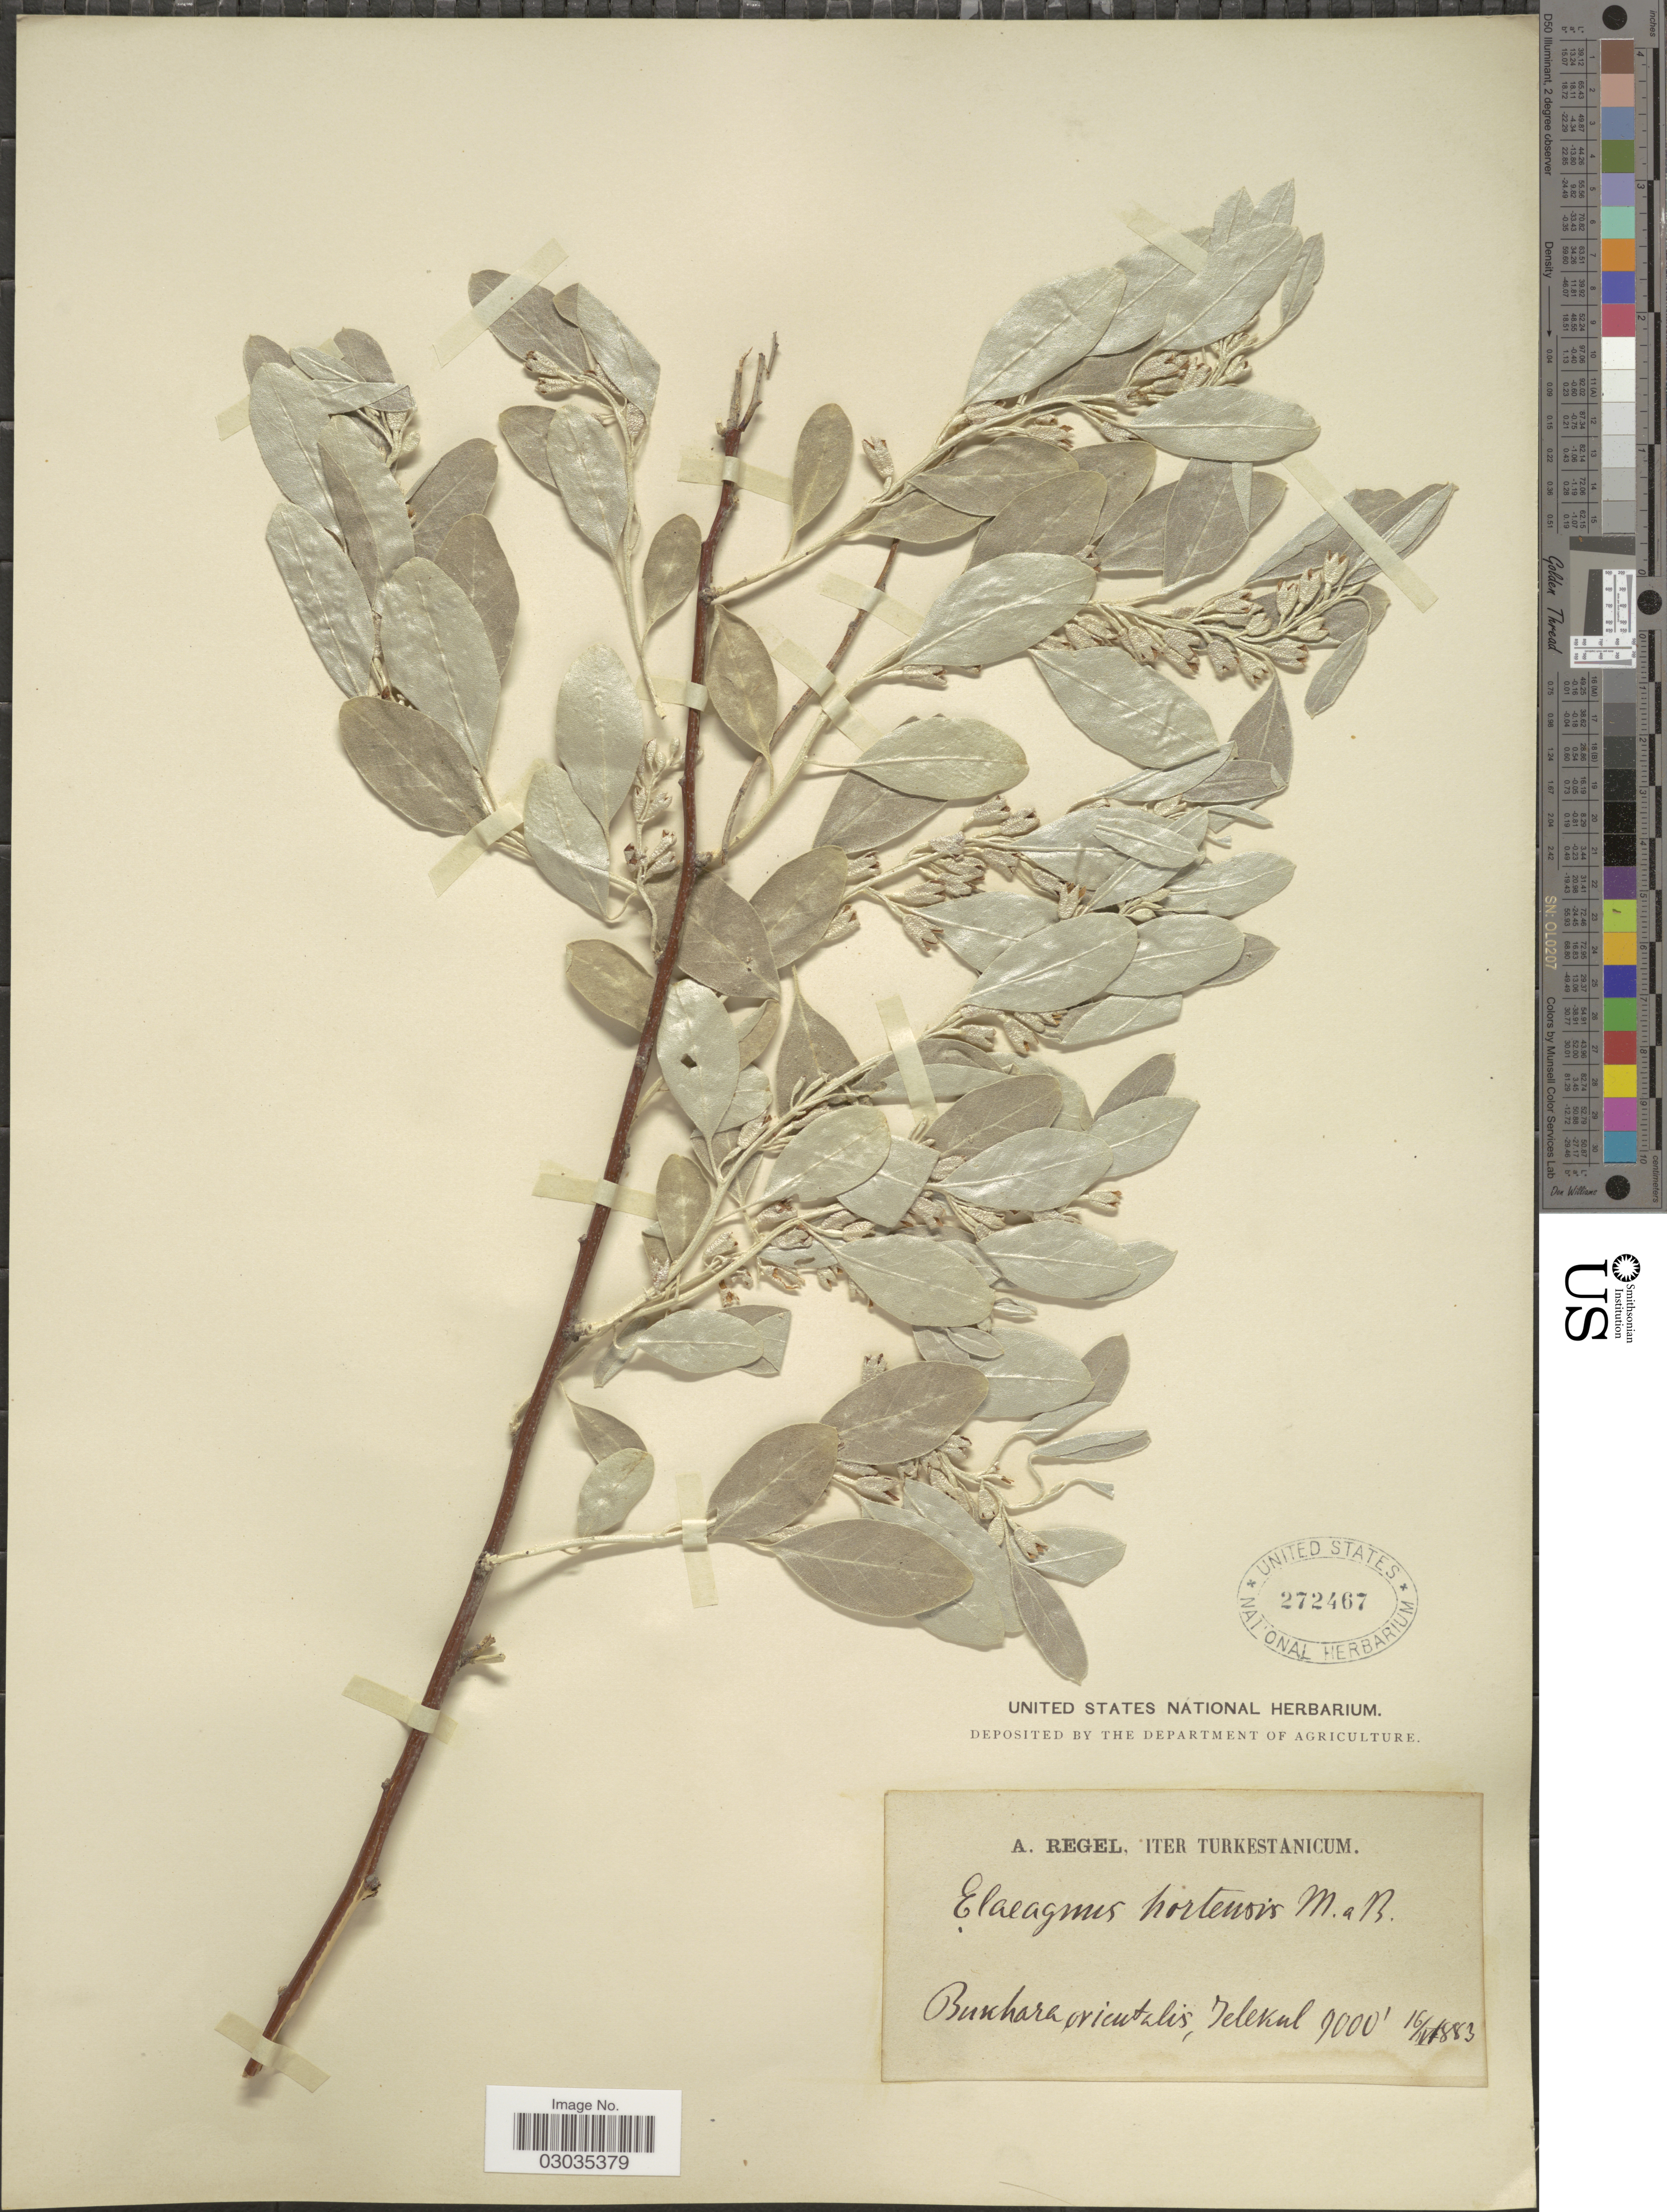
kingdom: Plantae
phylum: Tracheophyta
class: Magnoliopsida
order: Rosales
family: Elaeagnaceae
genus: Elaeagnus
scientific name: Elaeagnus hortensis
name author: M. Bieb.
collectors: A. Regel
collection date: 1883-05-16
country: Uzbekistan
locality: Iter Turkestanicum. Bukhara orientales, Telekul.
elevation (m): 2134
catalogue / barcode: US 272467